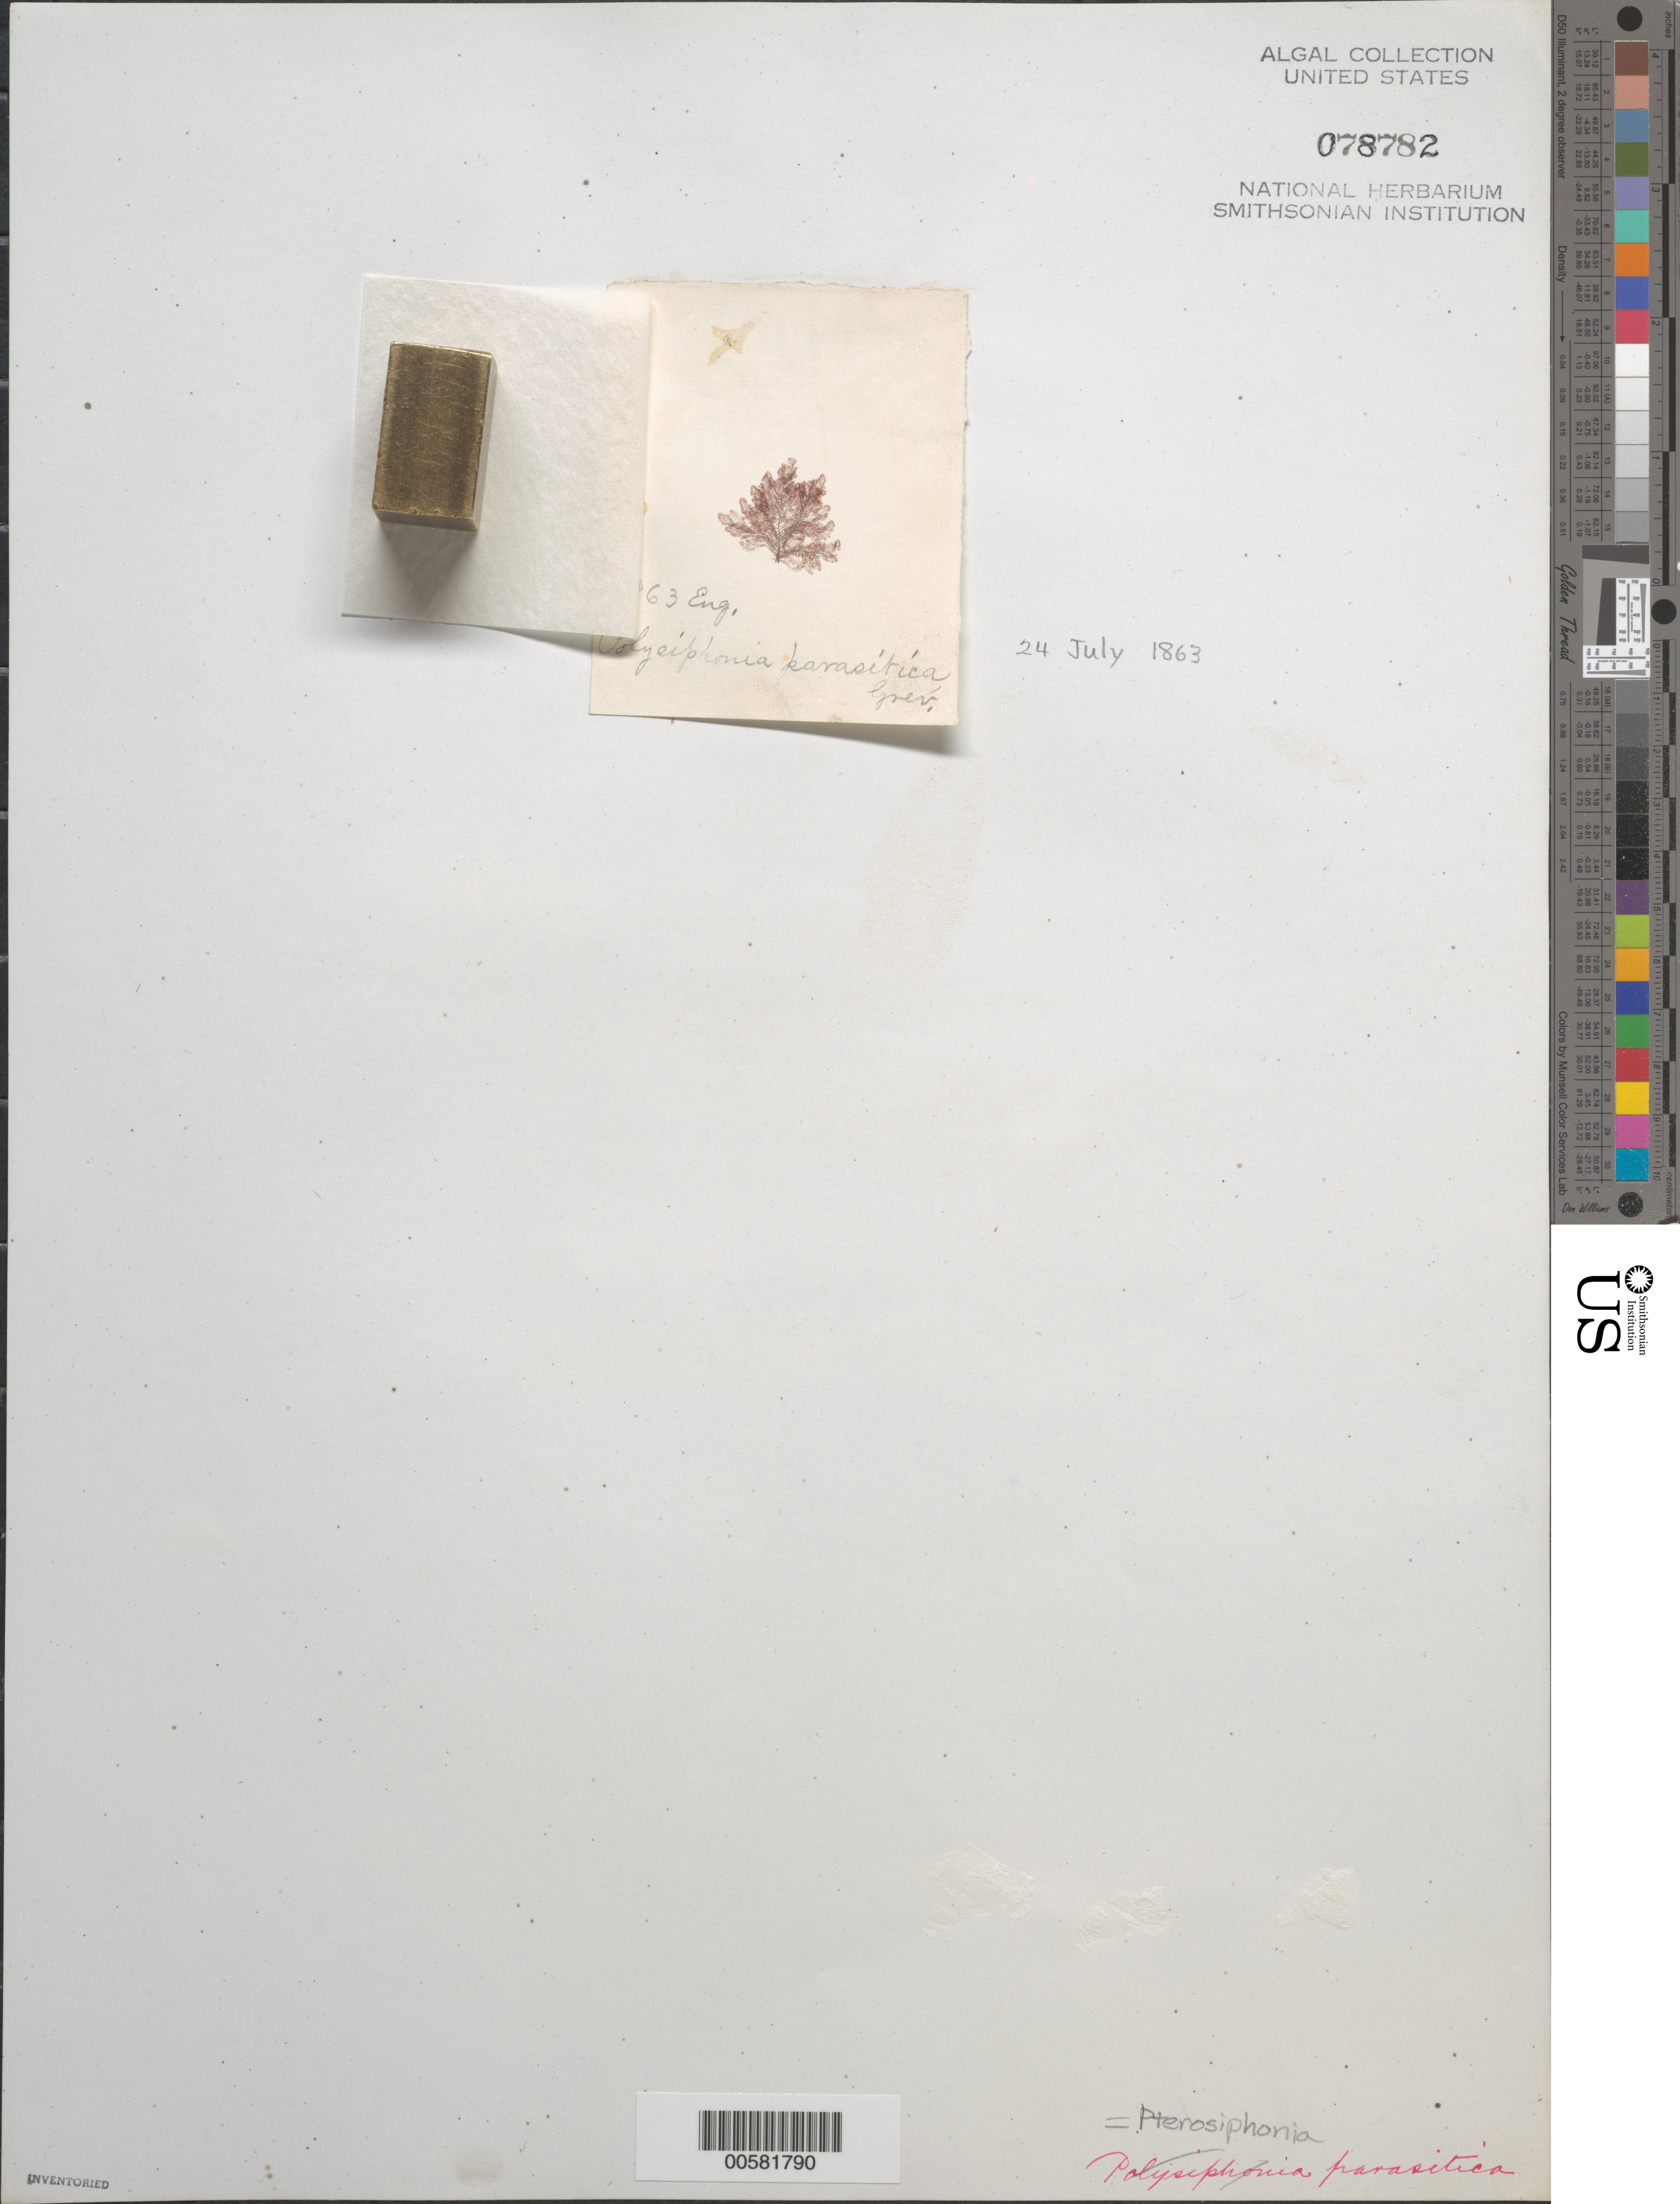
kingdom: Plantae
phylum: Rhodophyta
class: Florideophyceae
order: Ceramiales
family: Rhodomelaceae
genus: Deltalsia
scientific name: Deltalsia parasitica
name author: (Hudson) Diaz-Tapia & Rodríguez-Buján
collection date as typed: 24 Jul 1863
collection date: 1863-07-24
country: United Kingdom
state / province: England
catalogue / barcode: US 78782